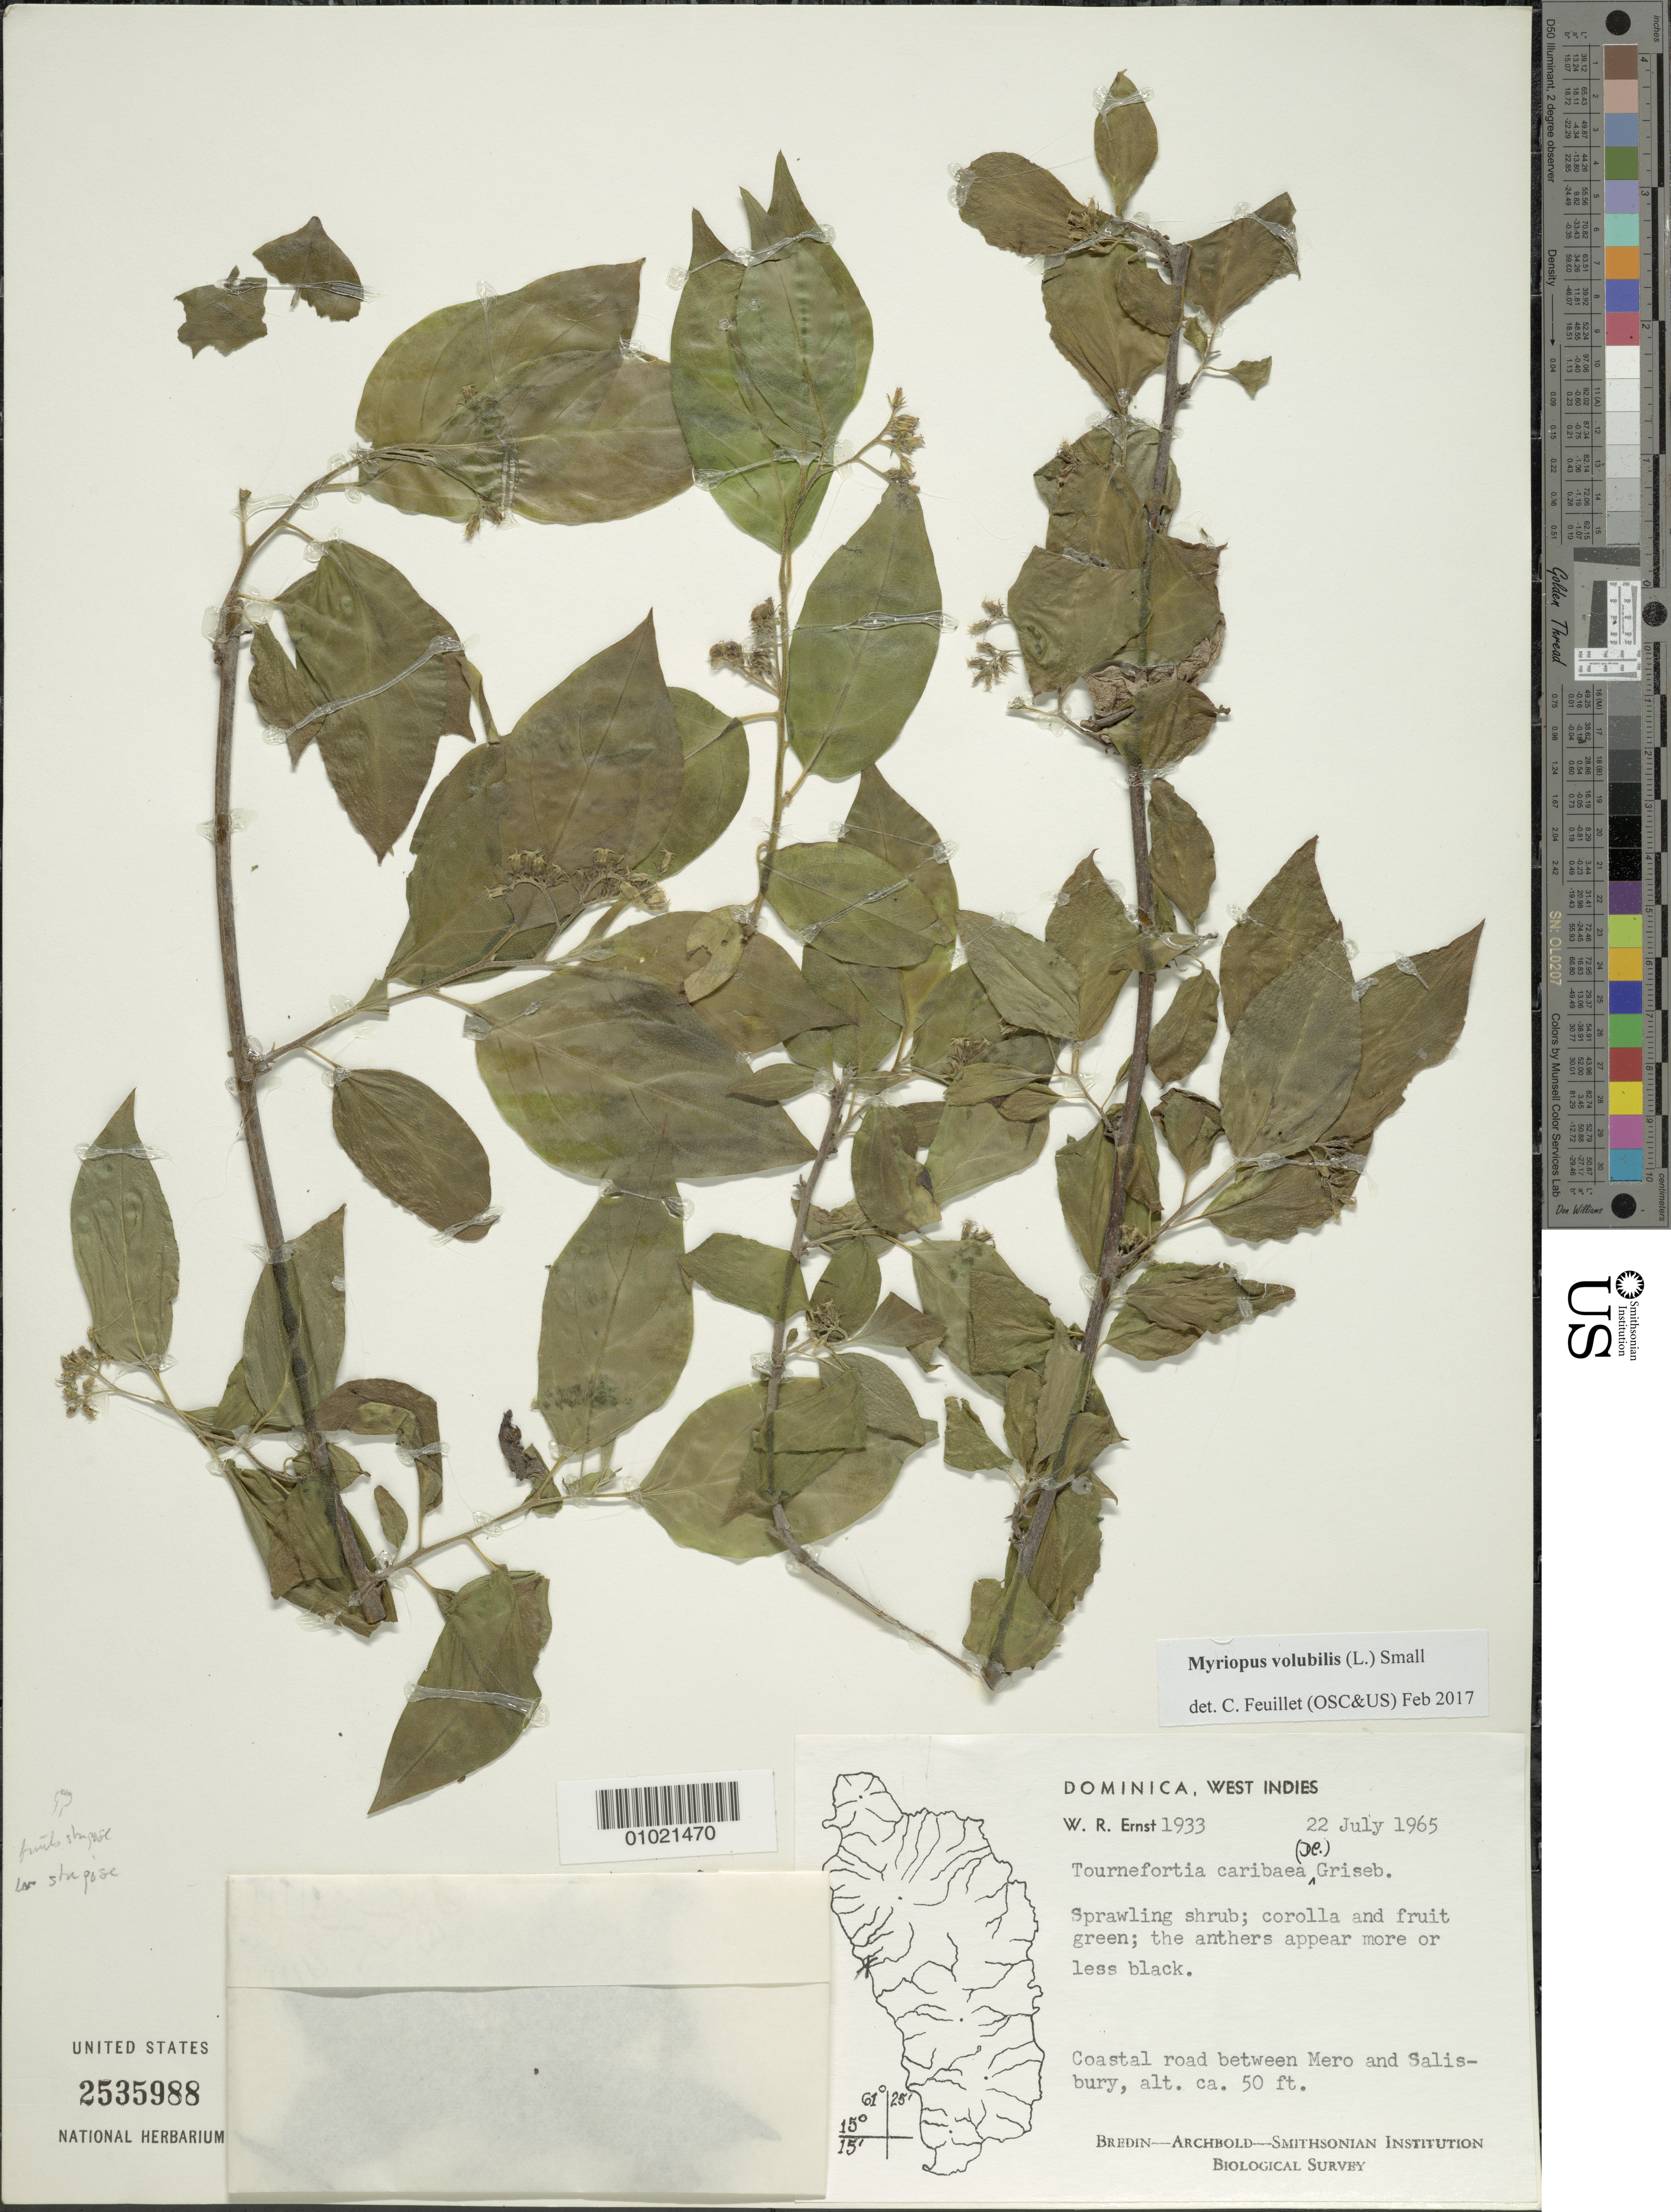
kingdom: Plantae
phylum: Tracheophyta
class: Magnoliopsida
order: Boraginales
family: Heliotropiaceae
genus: Myriopus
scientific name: Myriopus volubilis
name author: (L.) Small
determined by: Feuillet, C.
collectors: W. R. Ernst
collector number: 1933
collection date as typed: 22 Jul 1965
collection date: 1965-07-22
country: Dominica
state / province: St. Joseph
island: Dominica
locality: Coastal road between Mero and Salisbury.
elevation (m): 15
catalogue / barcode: US 2535988